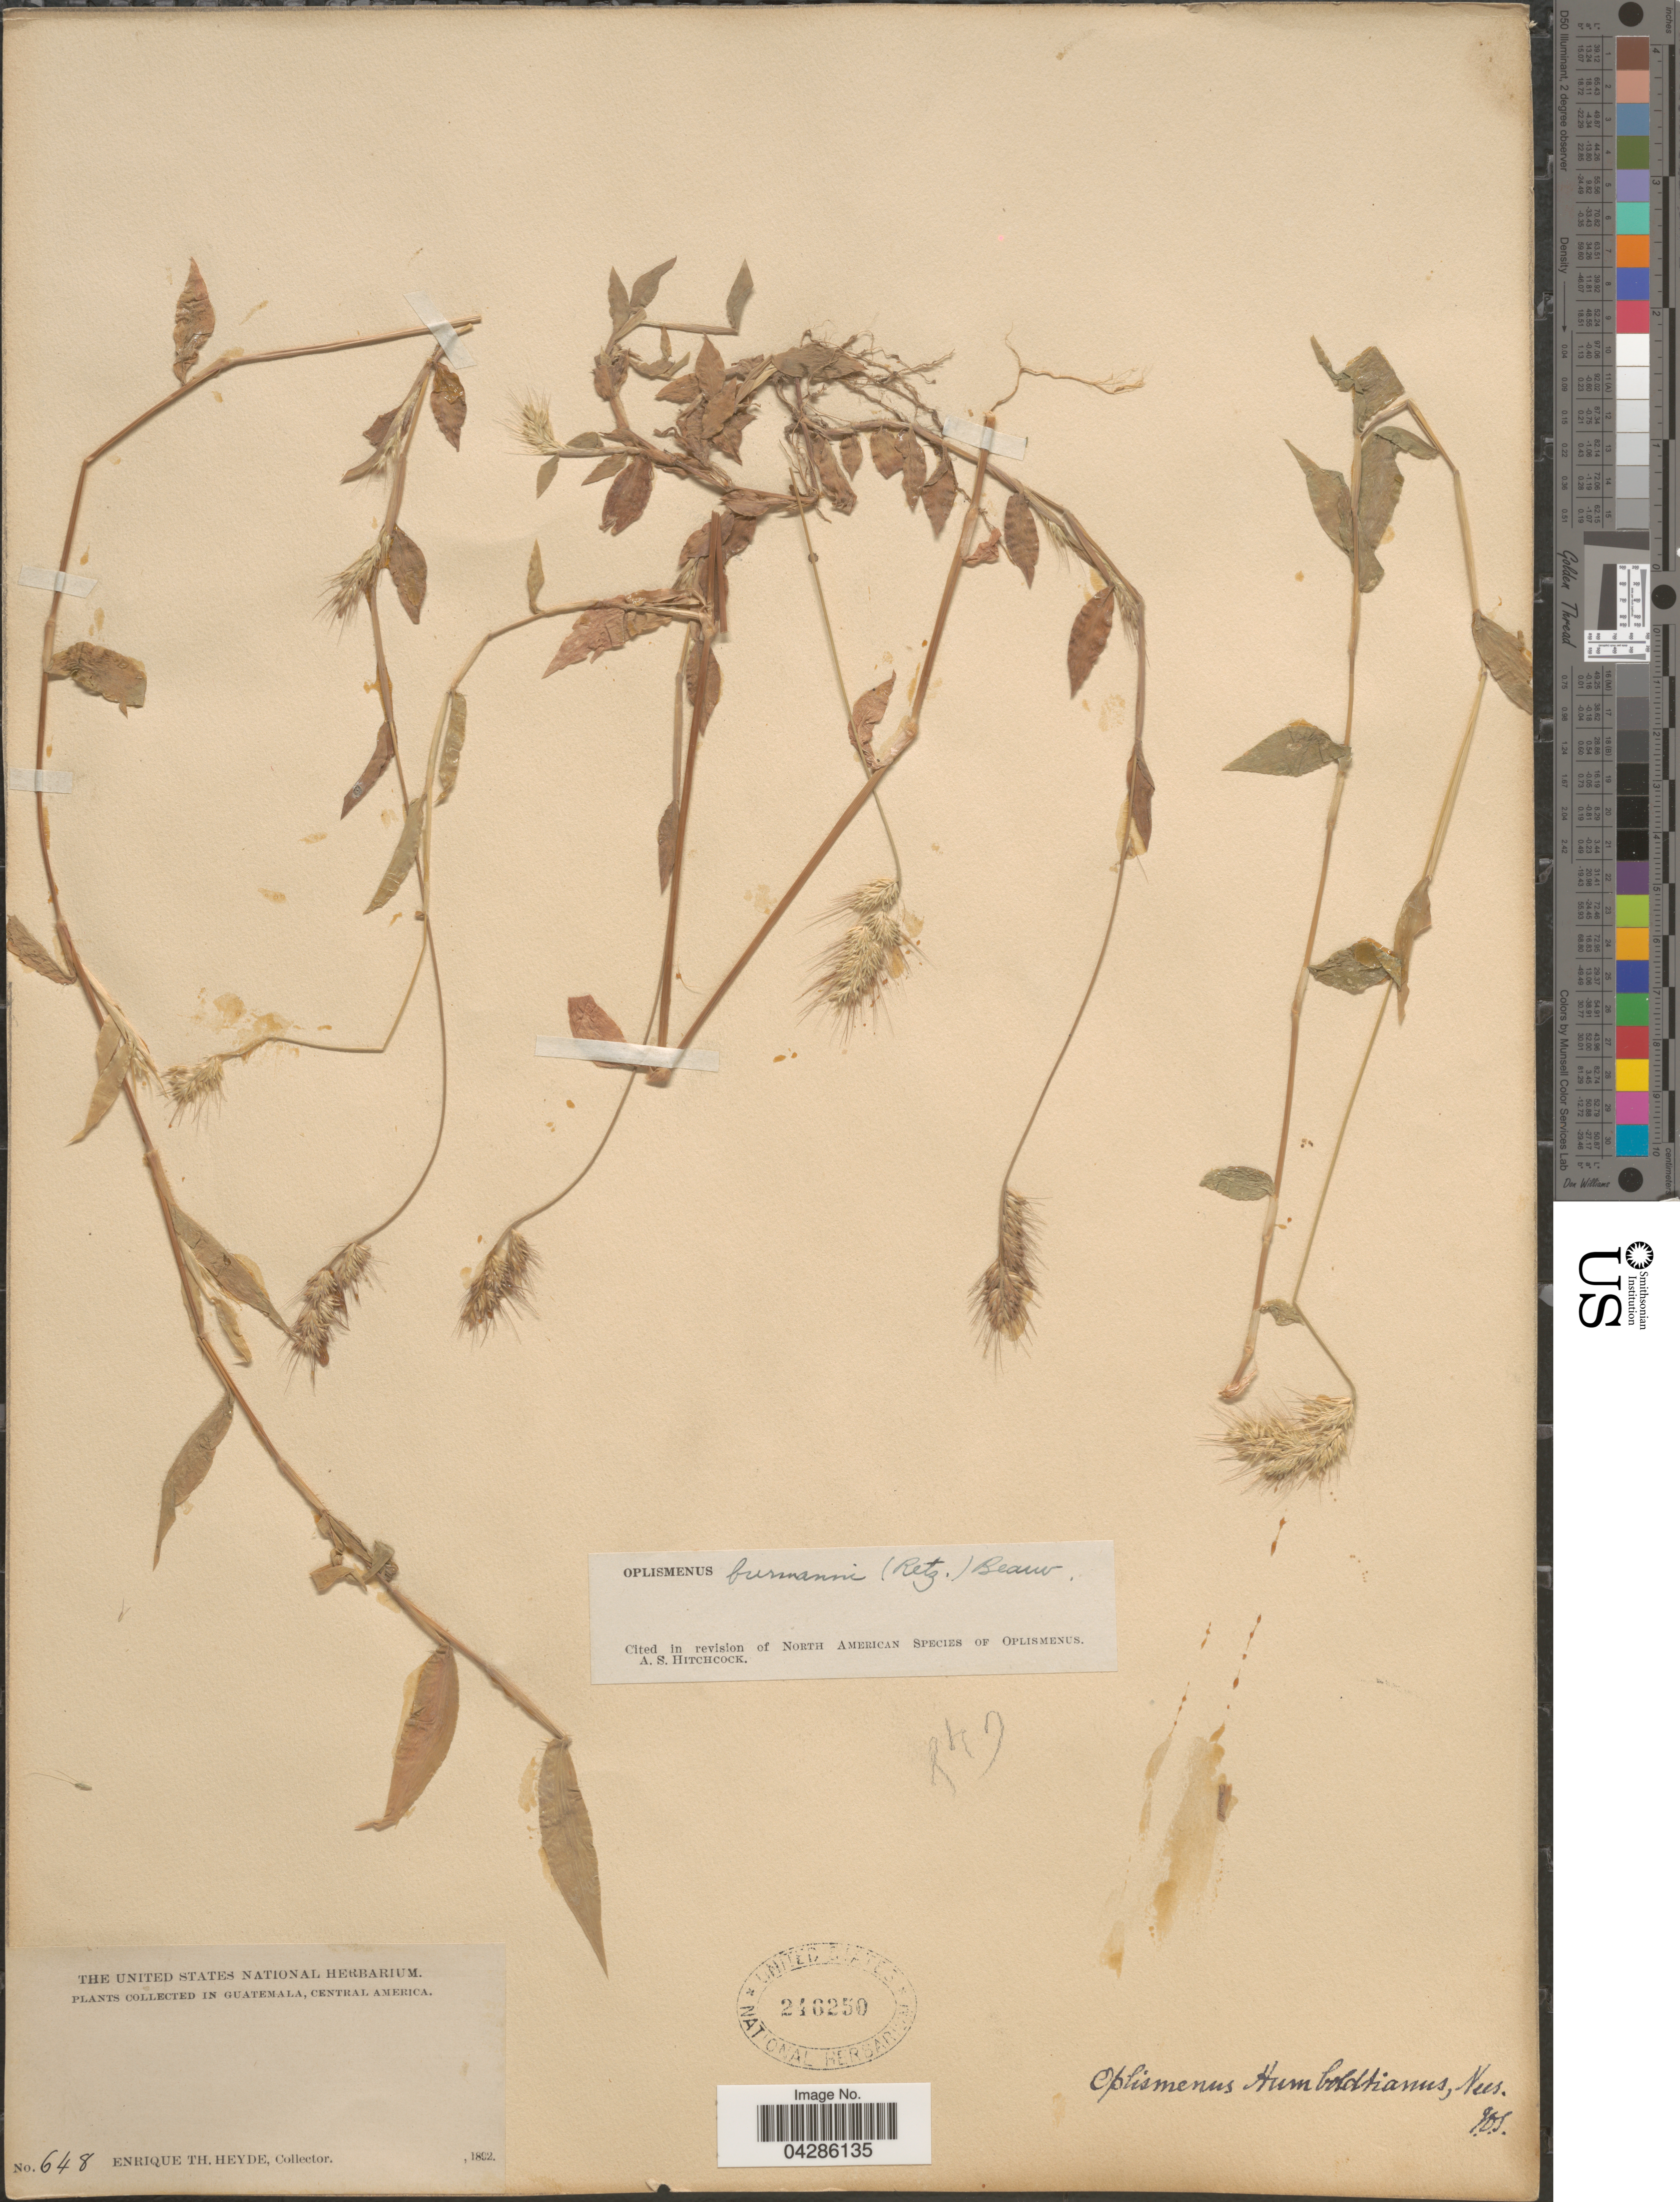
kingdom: Plantae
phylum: Tracheophyta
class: Liliopsida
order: Poales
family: Poaceae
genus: Oplismenus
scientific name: Oplismenus burmannii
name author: (Retz.) P. Beauv.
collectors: E. T. Heyde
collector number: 648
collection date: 1892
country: Guatemala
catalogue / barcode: US 246250